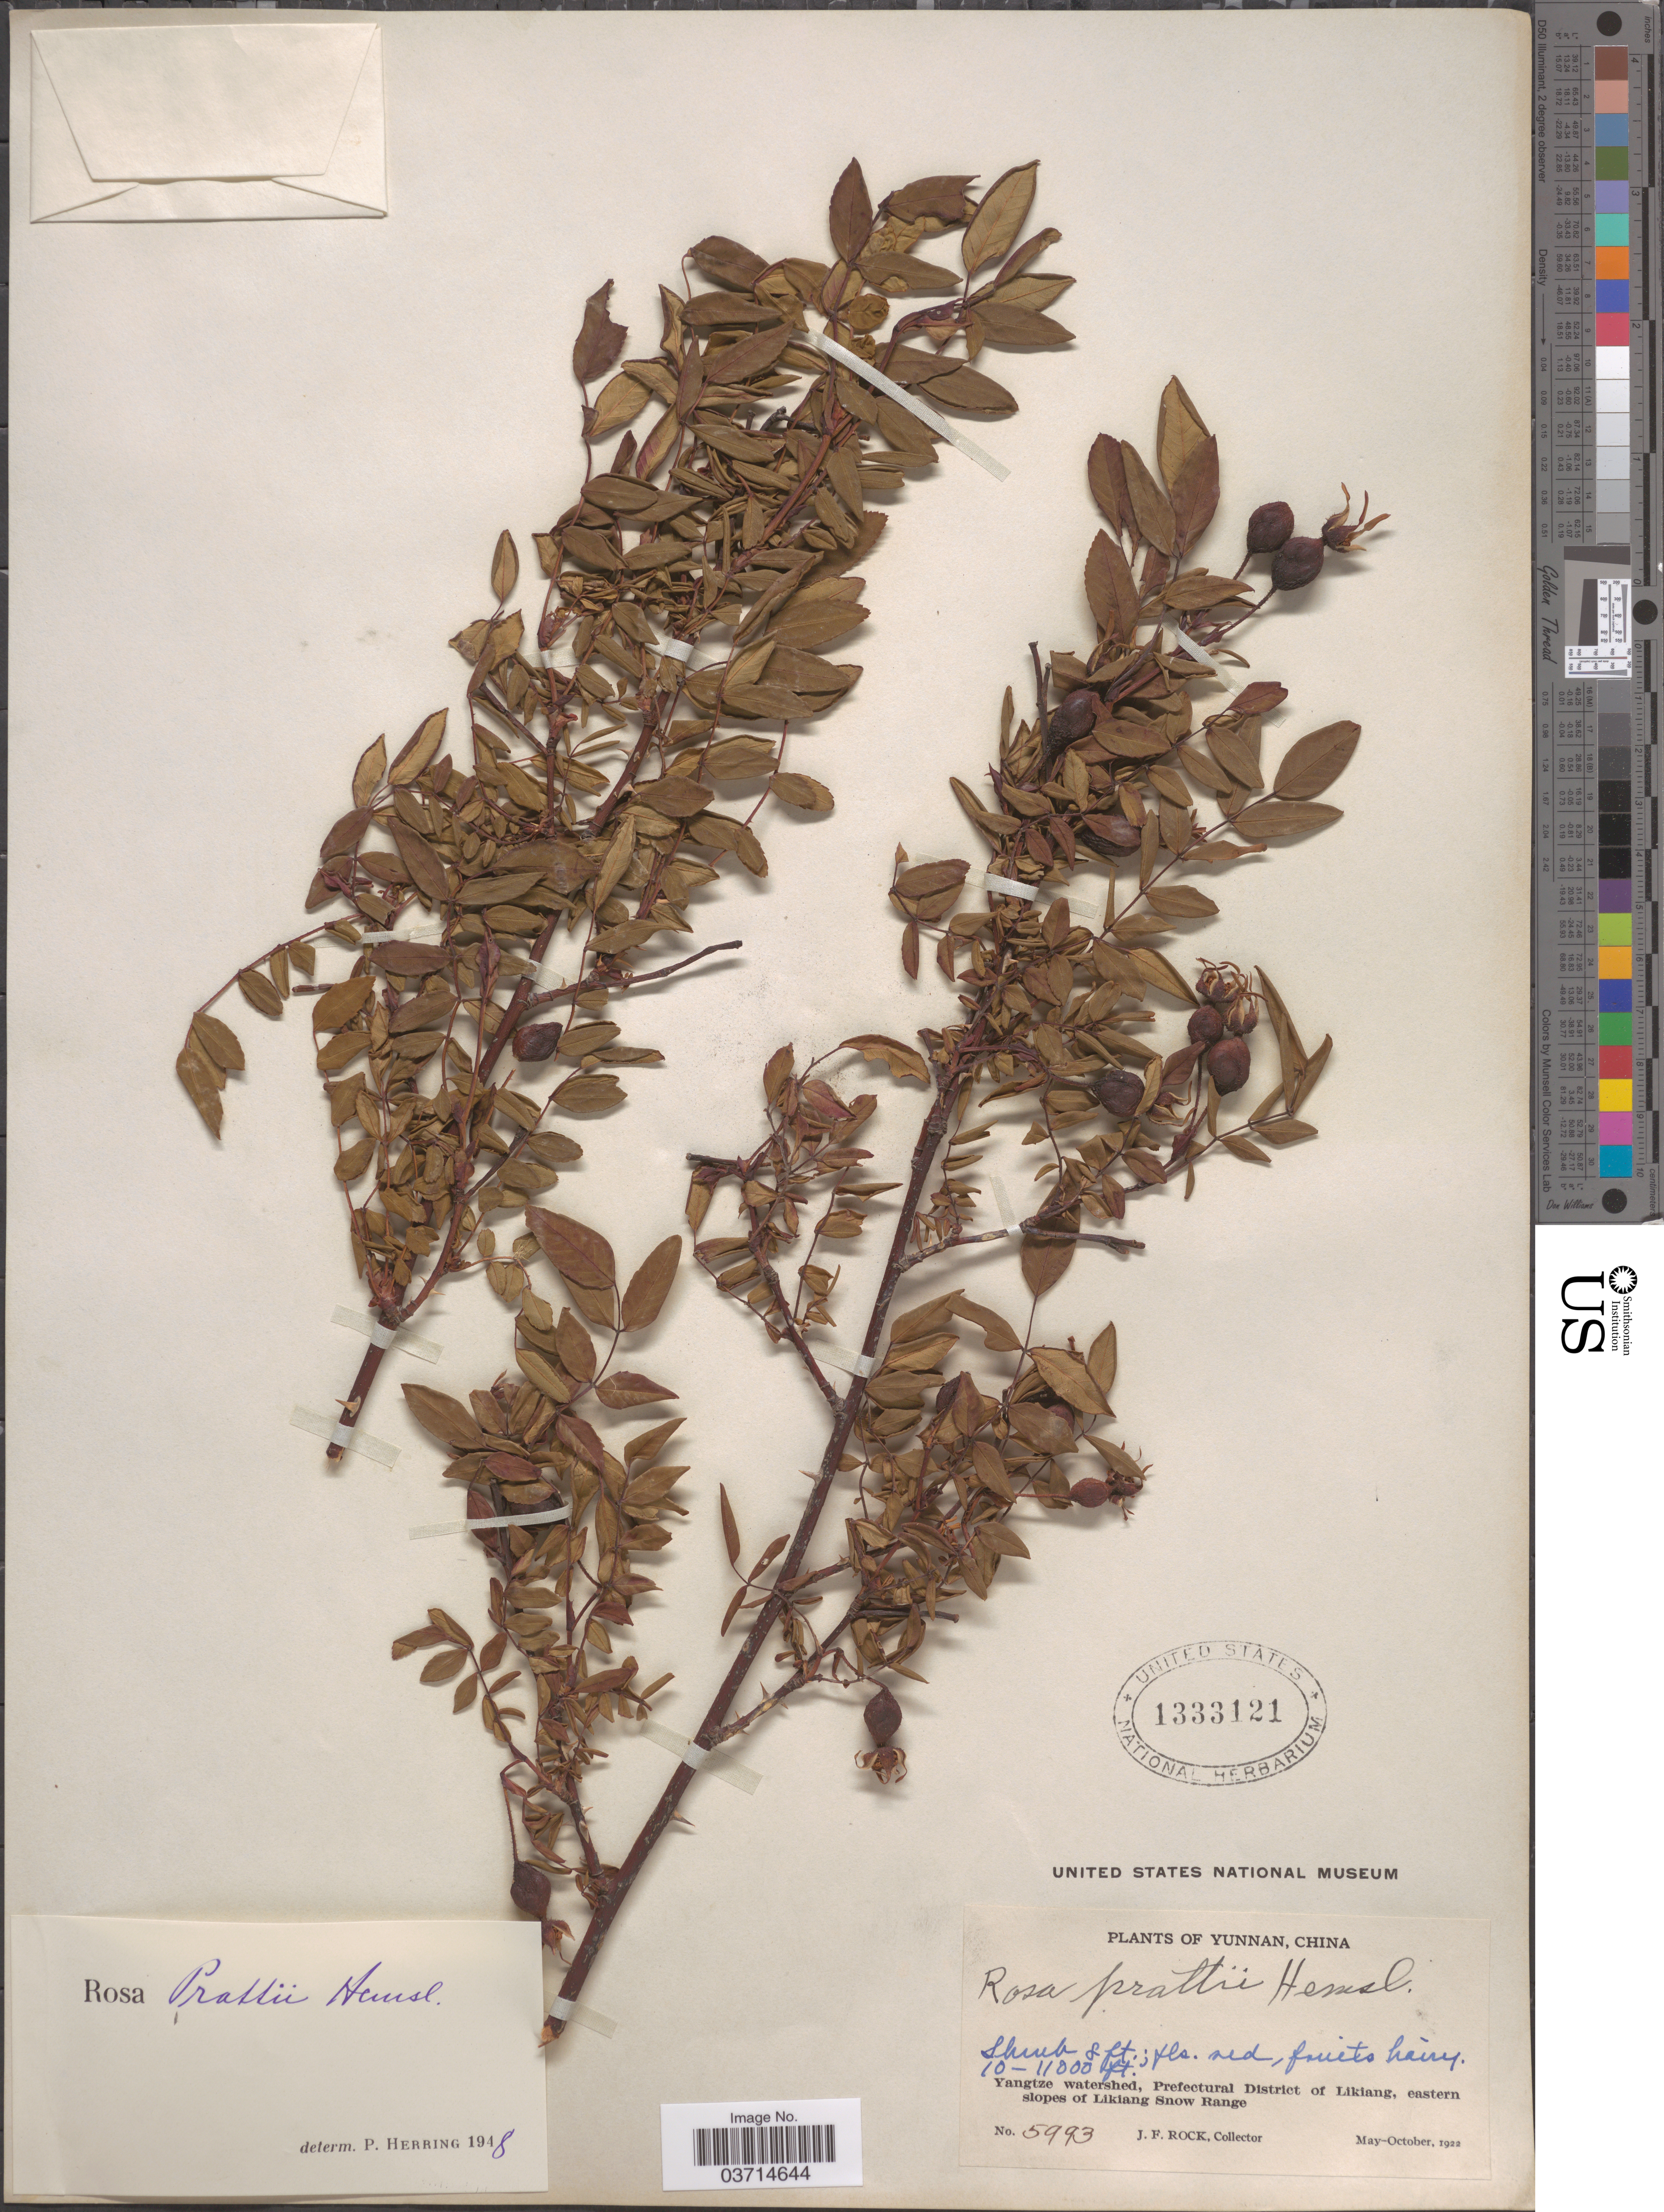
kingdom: Plantae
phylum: Tracheophyta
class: Magnoliopsida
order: Rosales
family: Rosaceae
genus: Rosa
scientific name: Rosa prattii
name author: Hemsl.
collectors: J. Rock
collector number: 5993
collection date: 1922-05/1922-10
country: China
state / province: Yunnan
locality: Yangtze watershed, Prefectural District of Likiang, eastern slopes of Likiang Snow Range.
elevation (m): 3048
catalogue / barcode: US 1333121